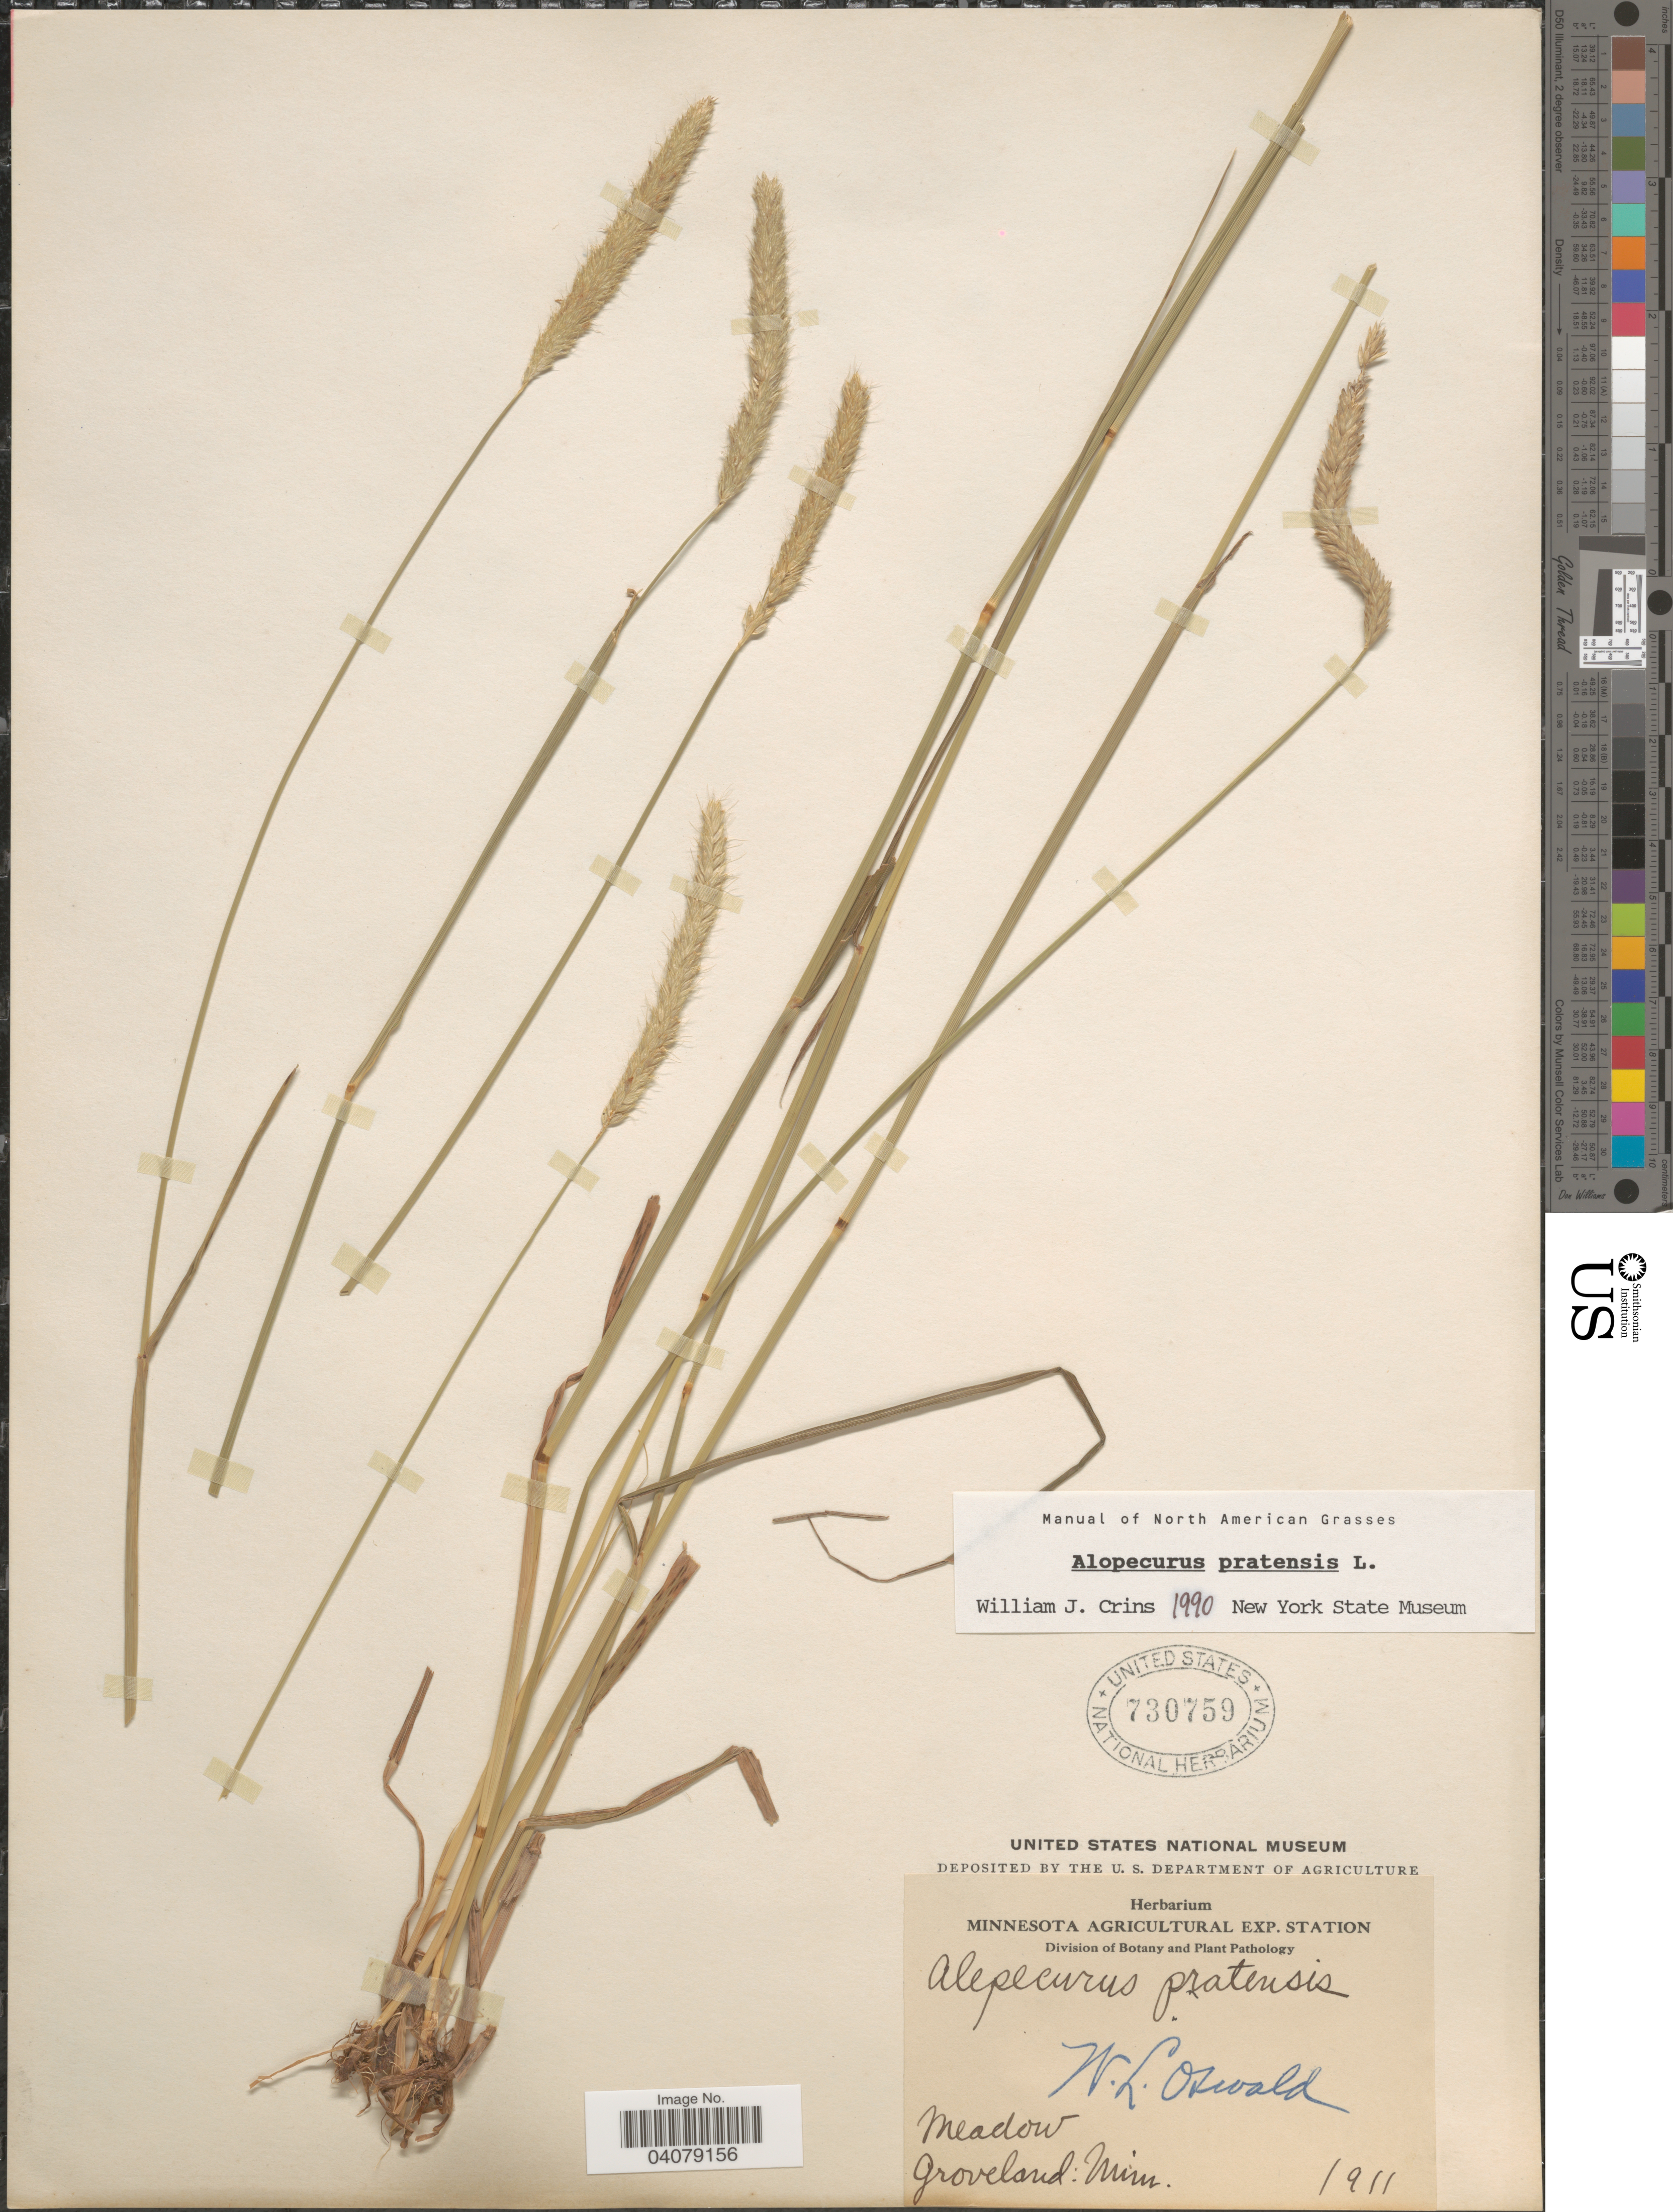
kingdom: Plantae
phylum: Tracheophyta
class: Liliopsida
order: Poales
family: Poaceae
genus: Alopecurus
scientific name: Alopecurus pratensis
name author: L.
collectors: W. Oswald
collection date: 1911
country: United States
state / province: Minnesota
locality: Meadow. Groveland.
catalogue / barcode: US 730759